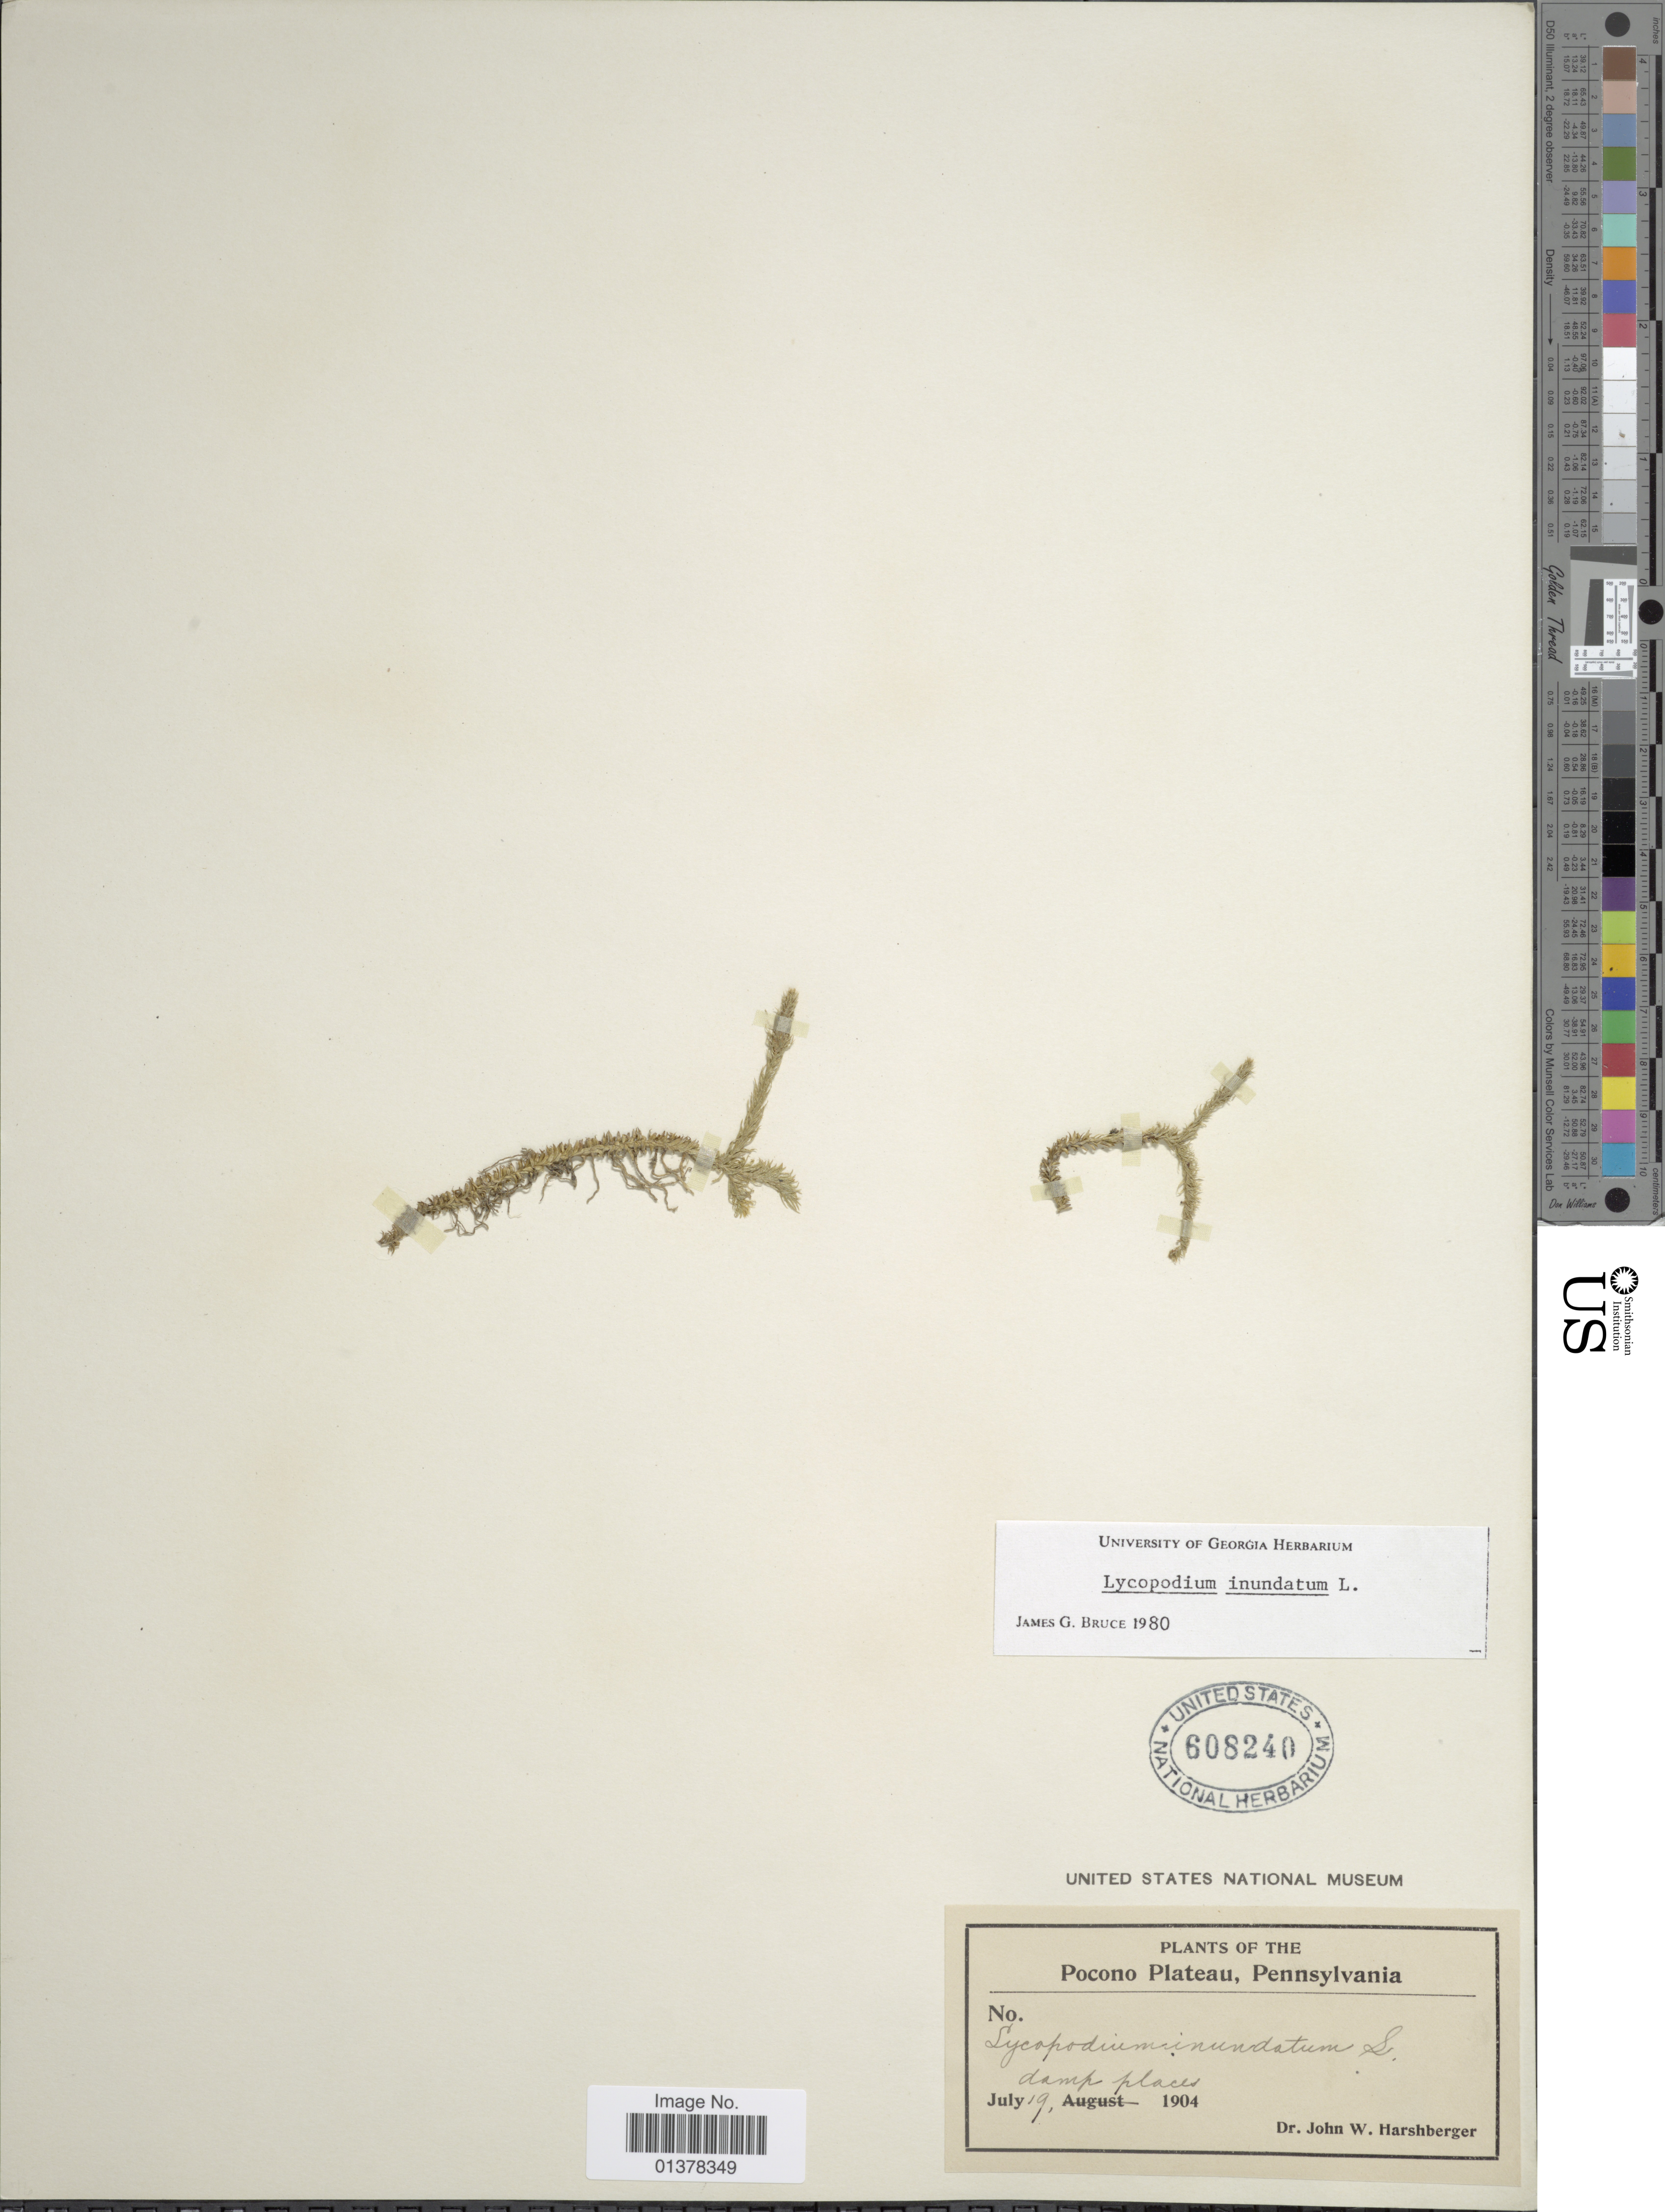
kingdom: Plantae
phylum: Tracheophyta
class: Lycopodiopsida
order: Lycopodiales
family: Lycopodiaceae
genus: Lycopodiella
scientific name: Lycopodiella inundata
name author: (L.) Holub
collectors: J. W. Harshberger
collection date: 1904-07-19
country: United States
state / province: Pennsylvania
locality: Pocono Plateau, damp places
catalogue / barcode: US 608240